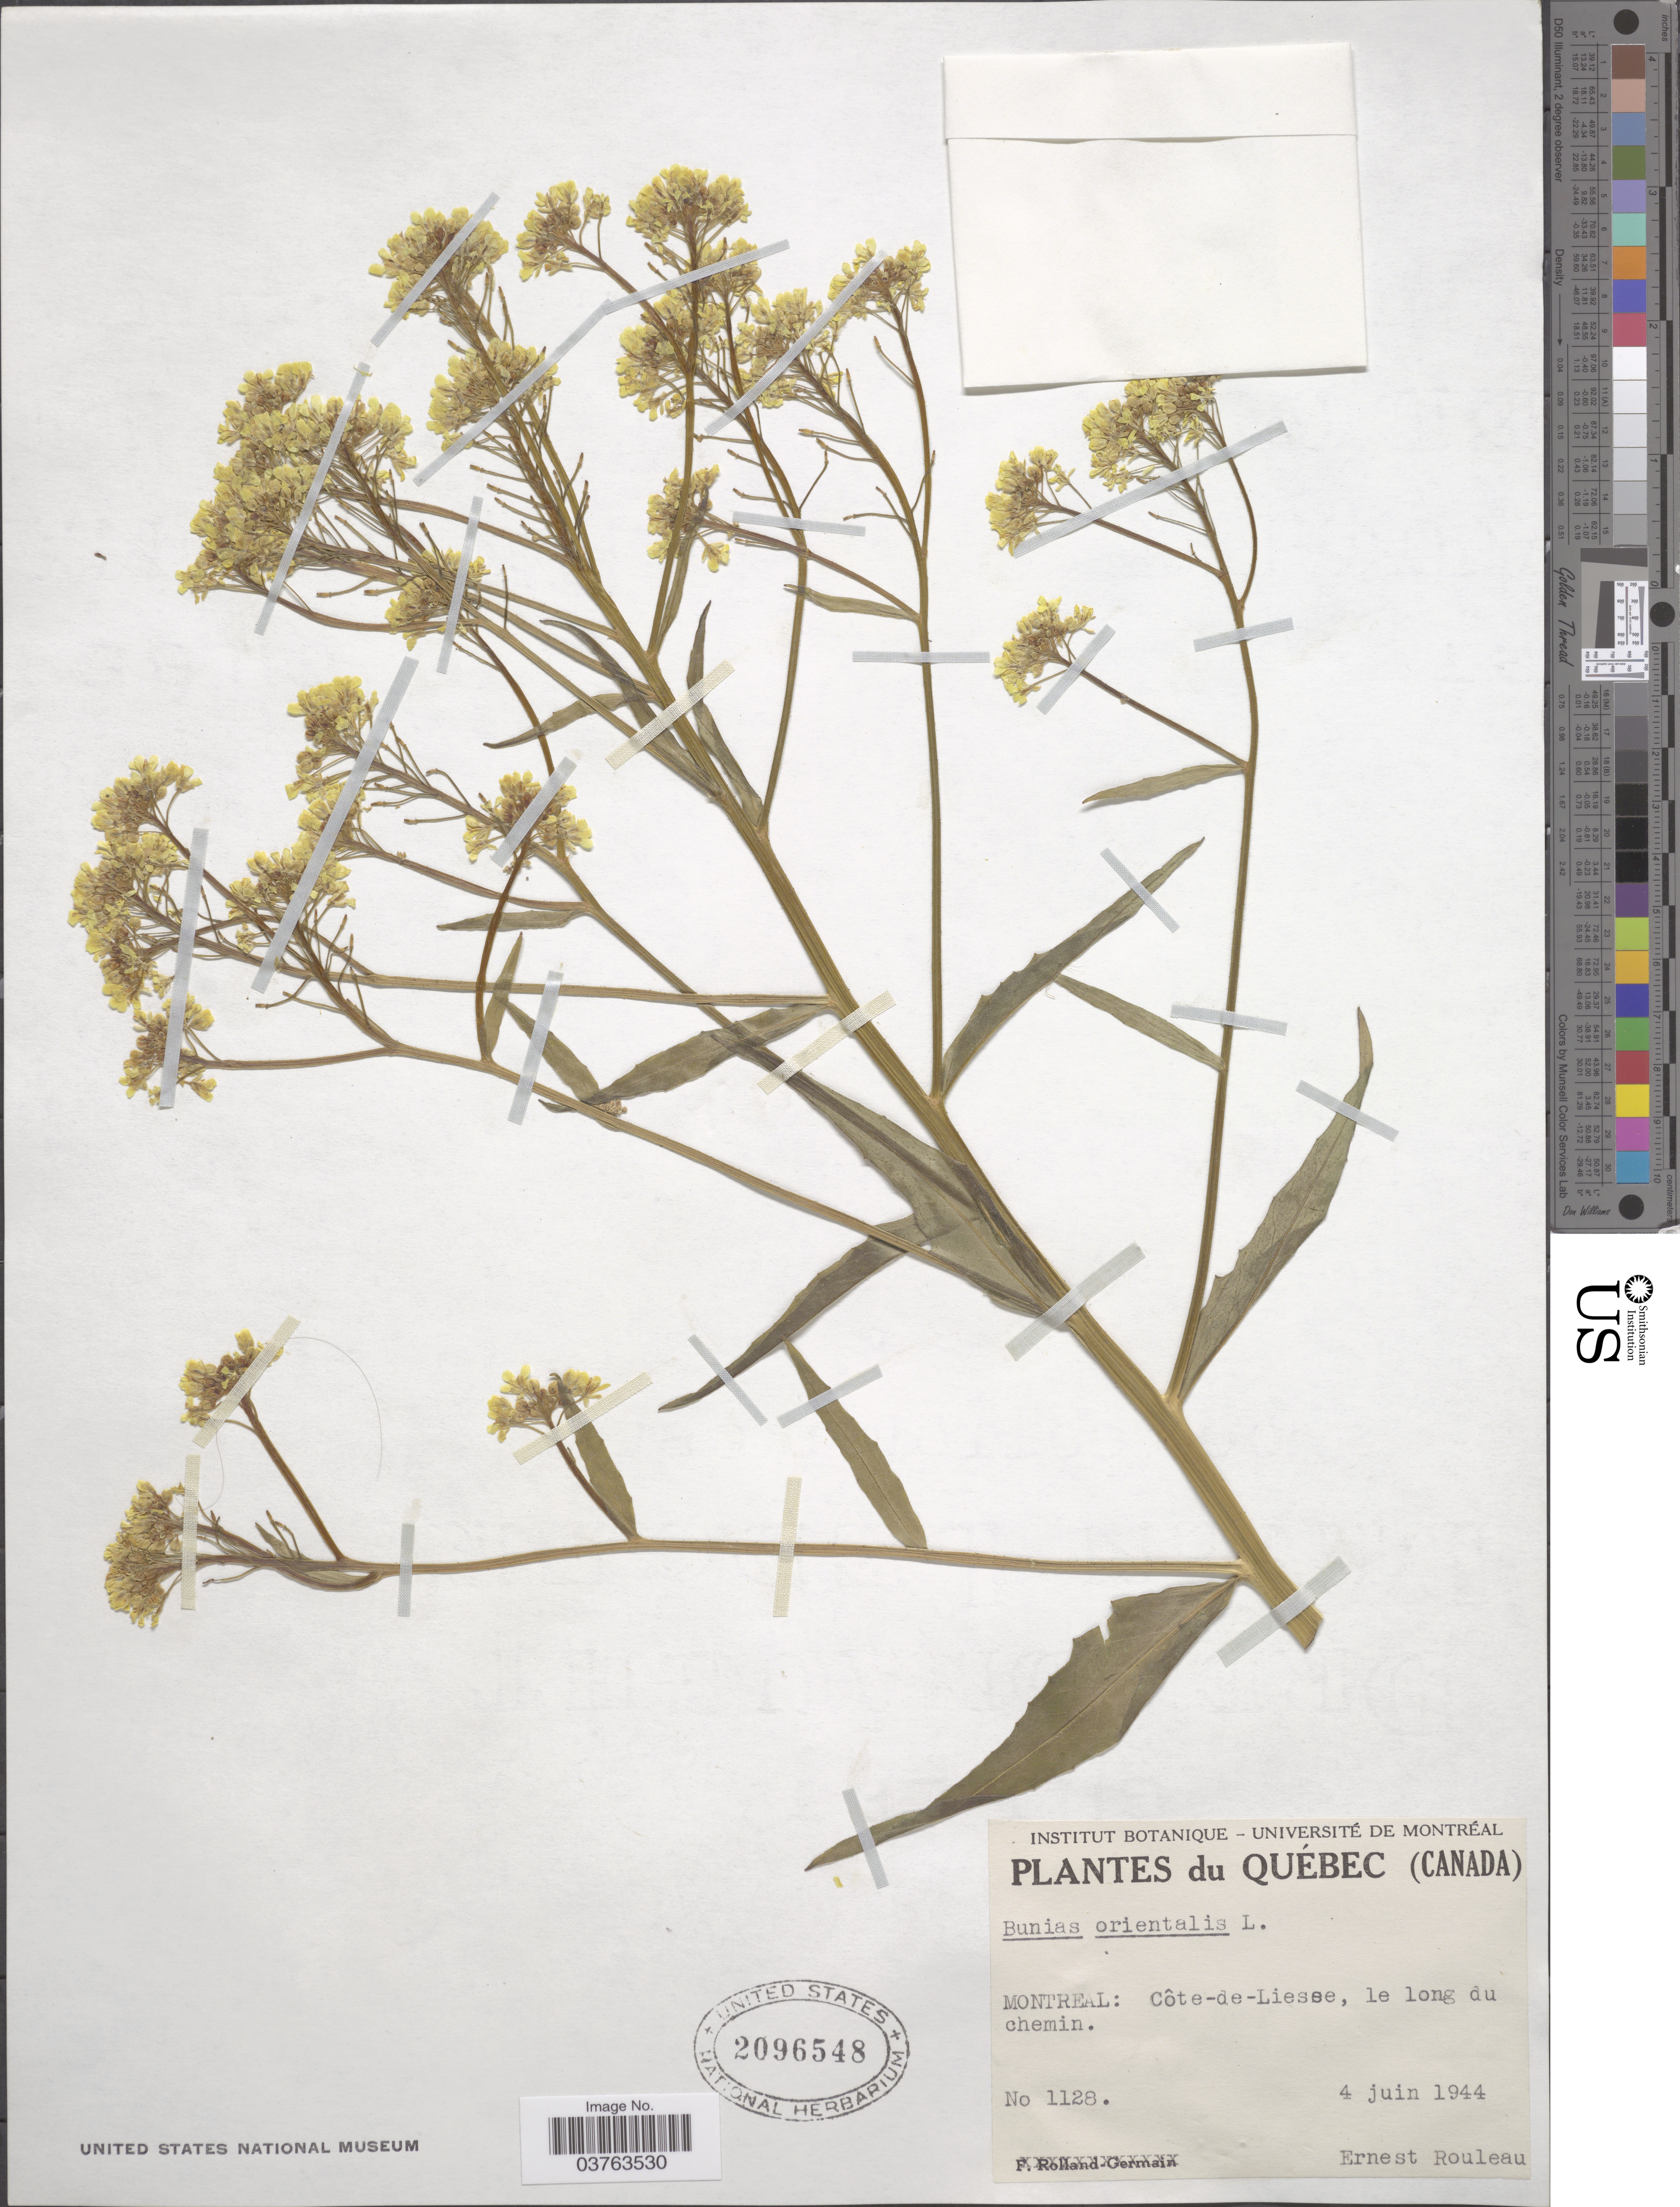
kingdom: Plantae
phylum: Tracheophyta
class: Magnoliopsida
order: Brassicales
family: Brassicaceae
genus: Bunias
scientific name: Bunias orientalis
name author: L.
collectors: J. Rouleau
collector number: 1128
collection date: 1944-06-04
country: Canada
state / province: Quebec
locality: Montreal: Côte-de-Liesse, le long du chemin.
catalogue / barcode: US 2096548